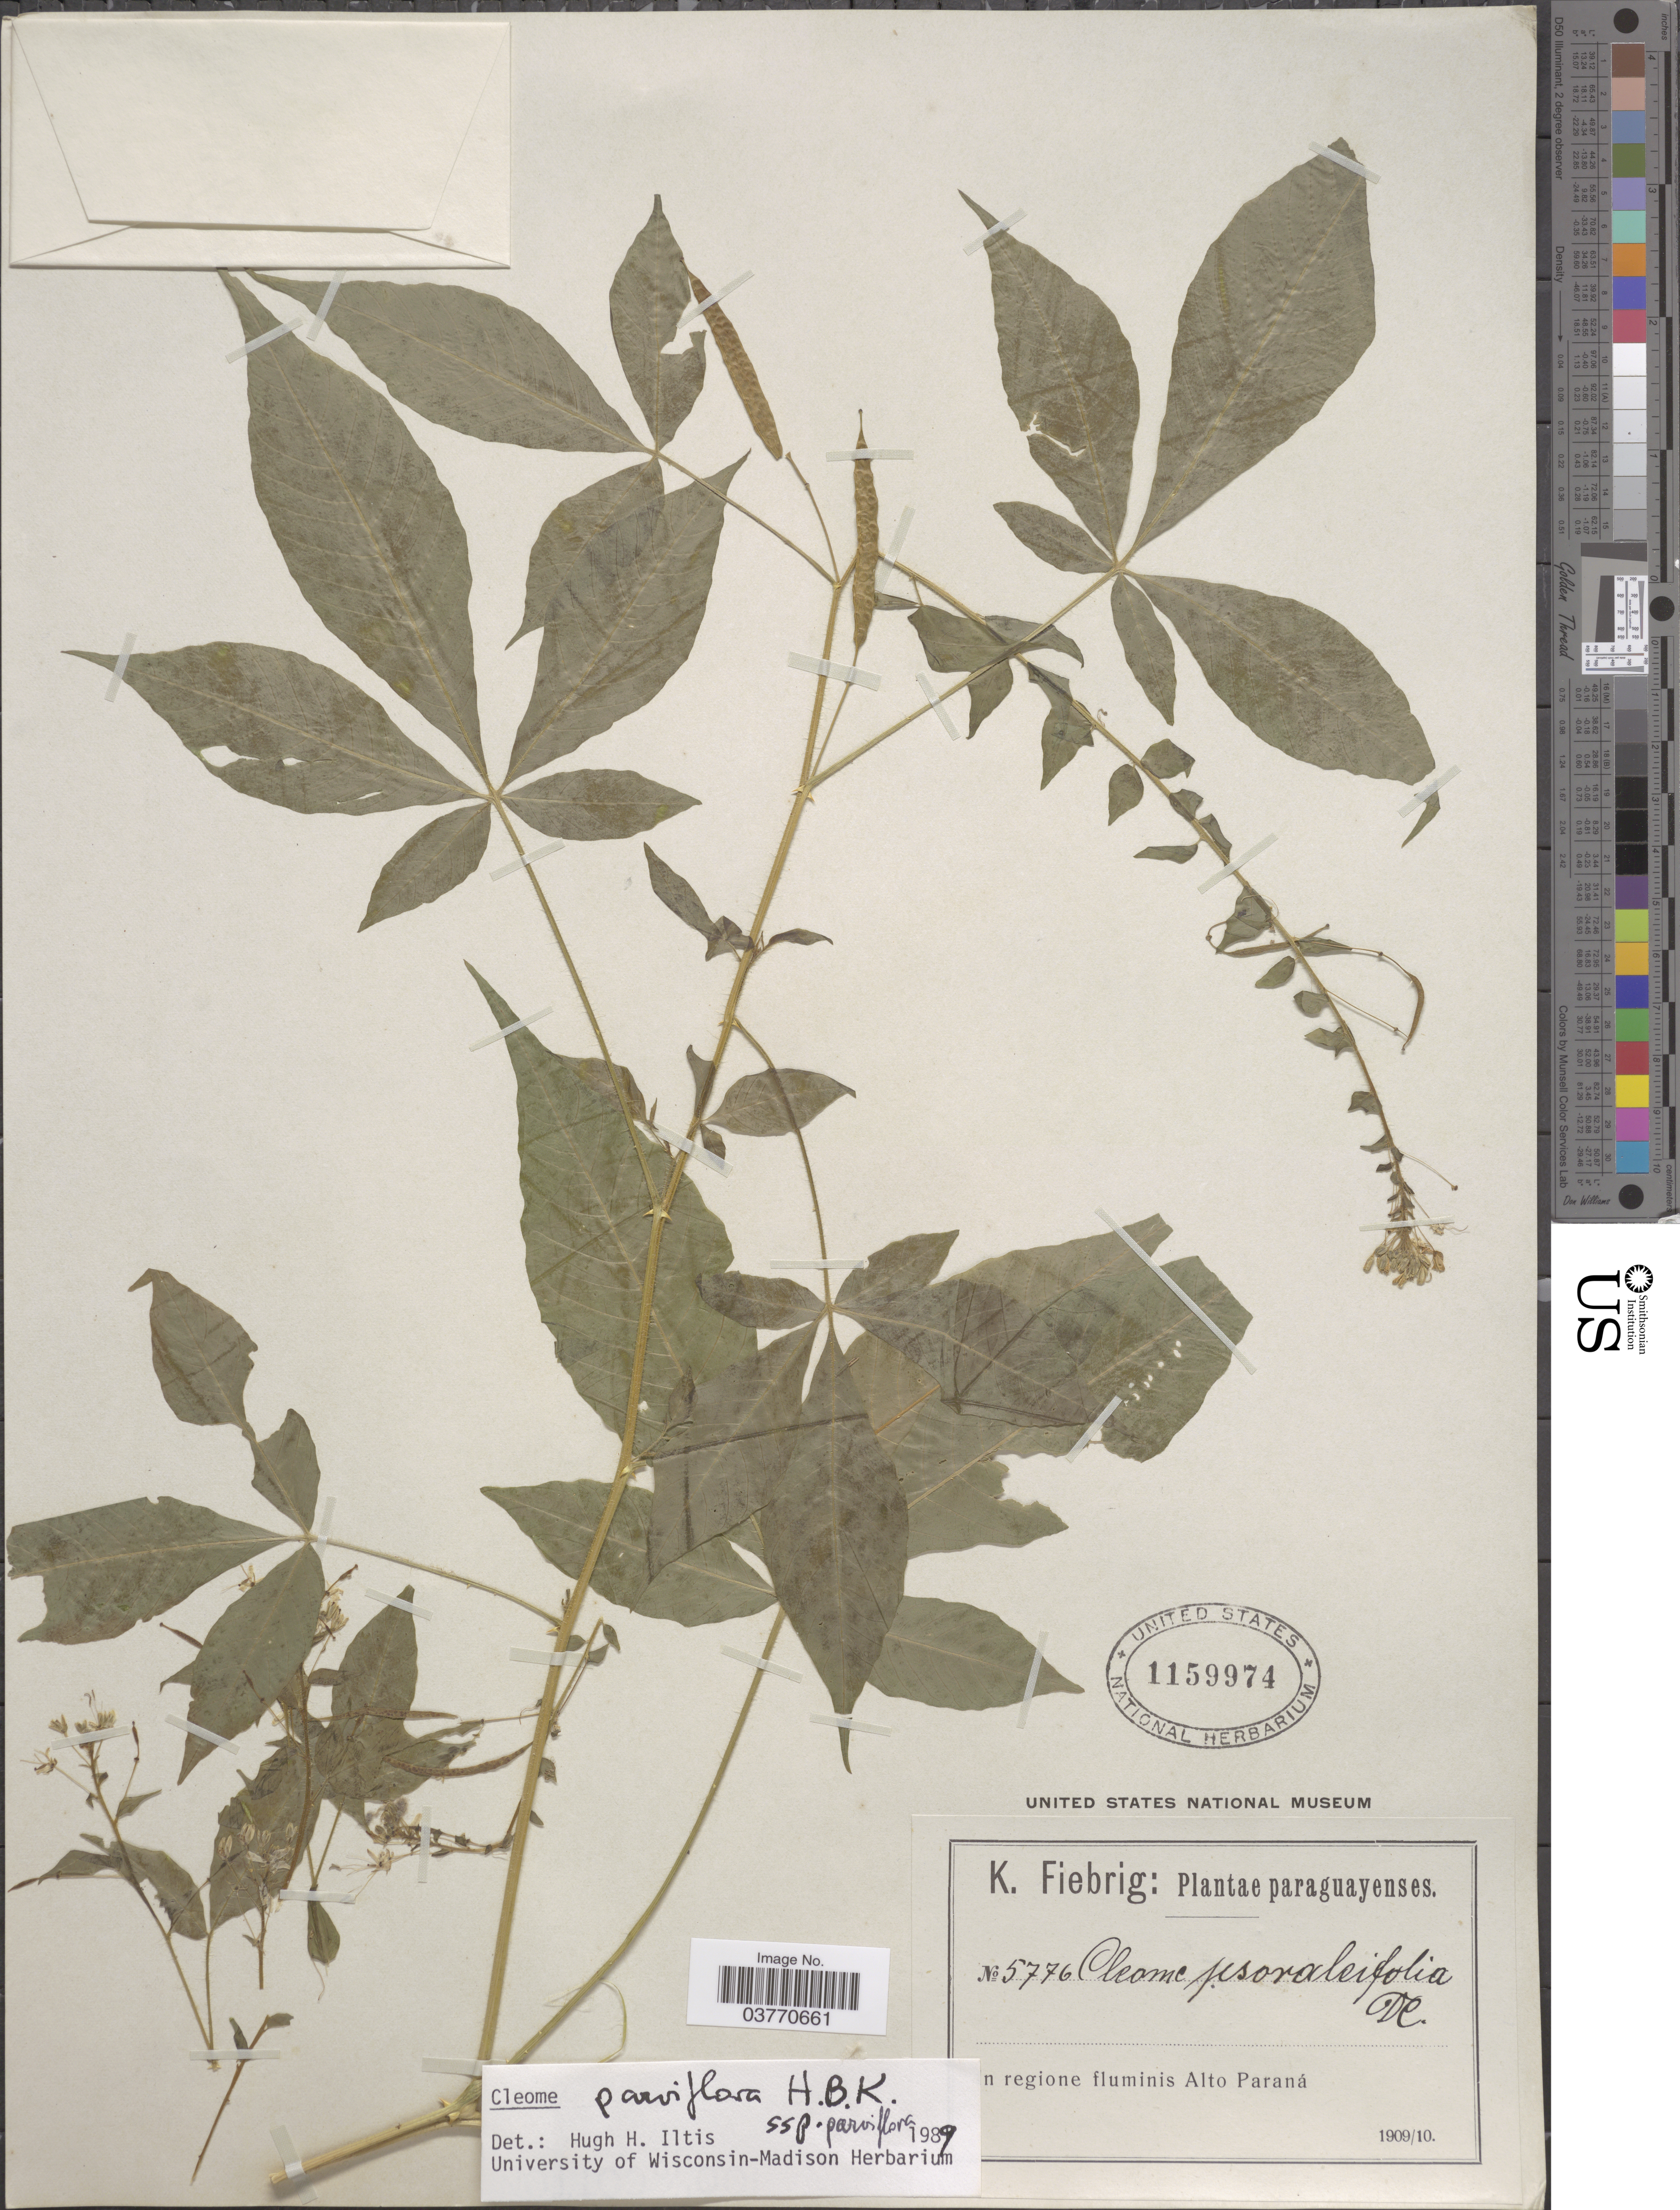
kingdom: Plantae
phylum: Tracheophyta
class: Magnoliopsida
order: Brassicales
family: Cleomaceae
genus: Tarenaya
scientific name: Tarenaya parviflora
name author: (Kunth) Iltis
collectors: K. Fiebrig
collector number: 5776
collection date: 1909/1910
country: Paraguay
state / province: Alto Parana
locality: Paraguayenses. In regione fluminis Alto Paraná.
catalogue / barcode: US 1159974